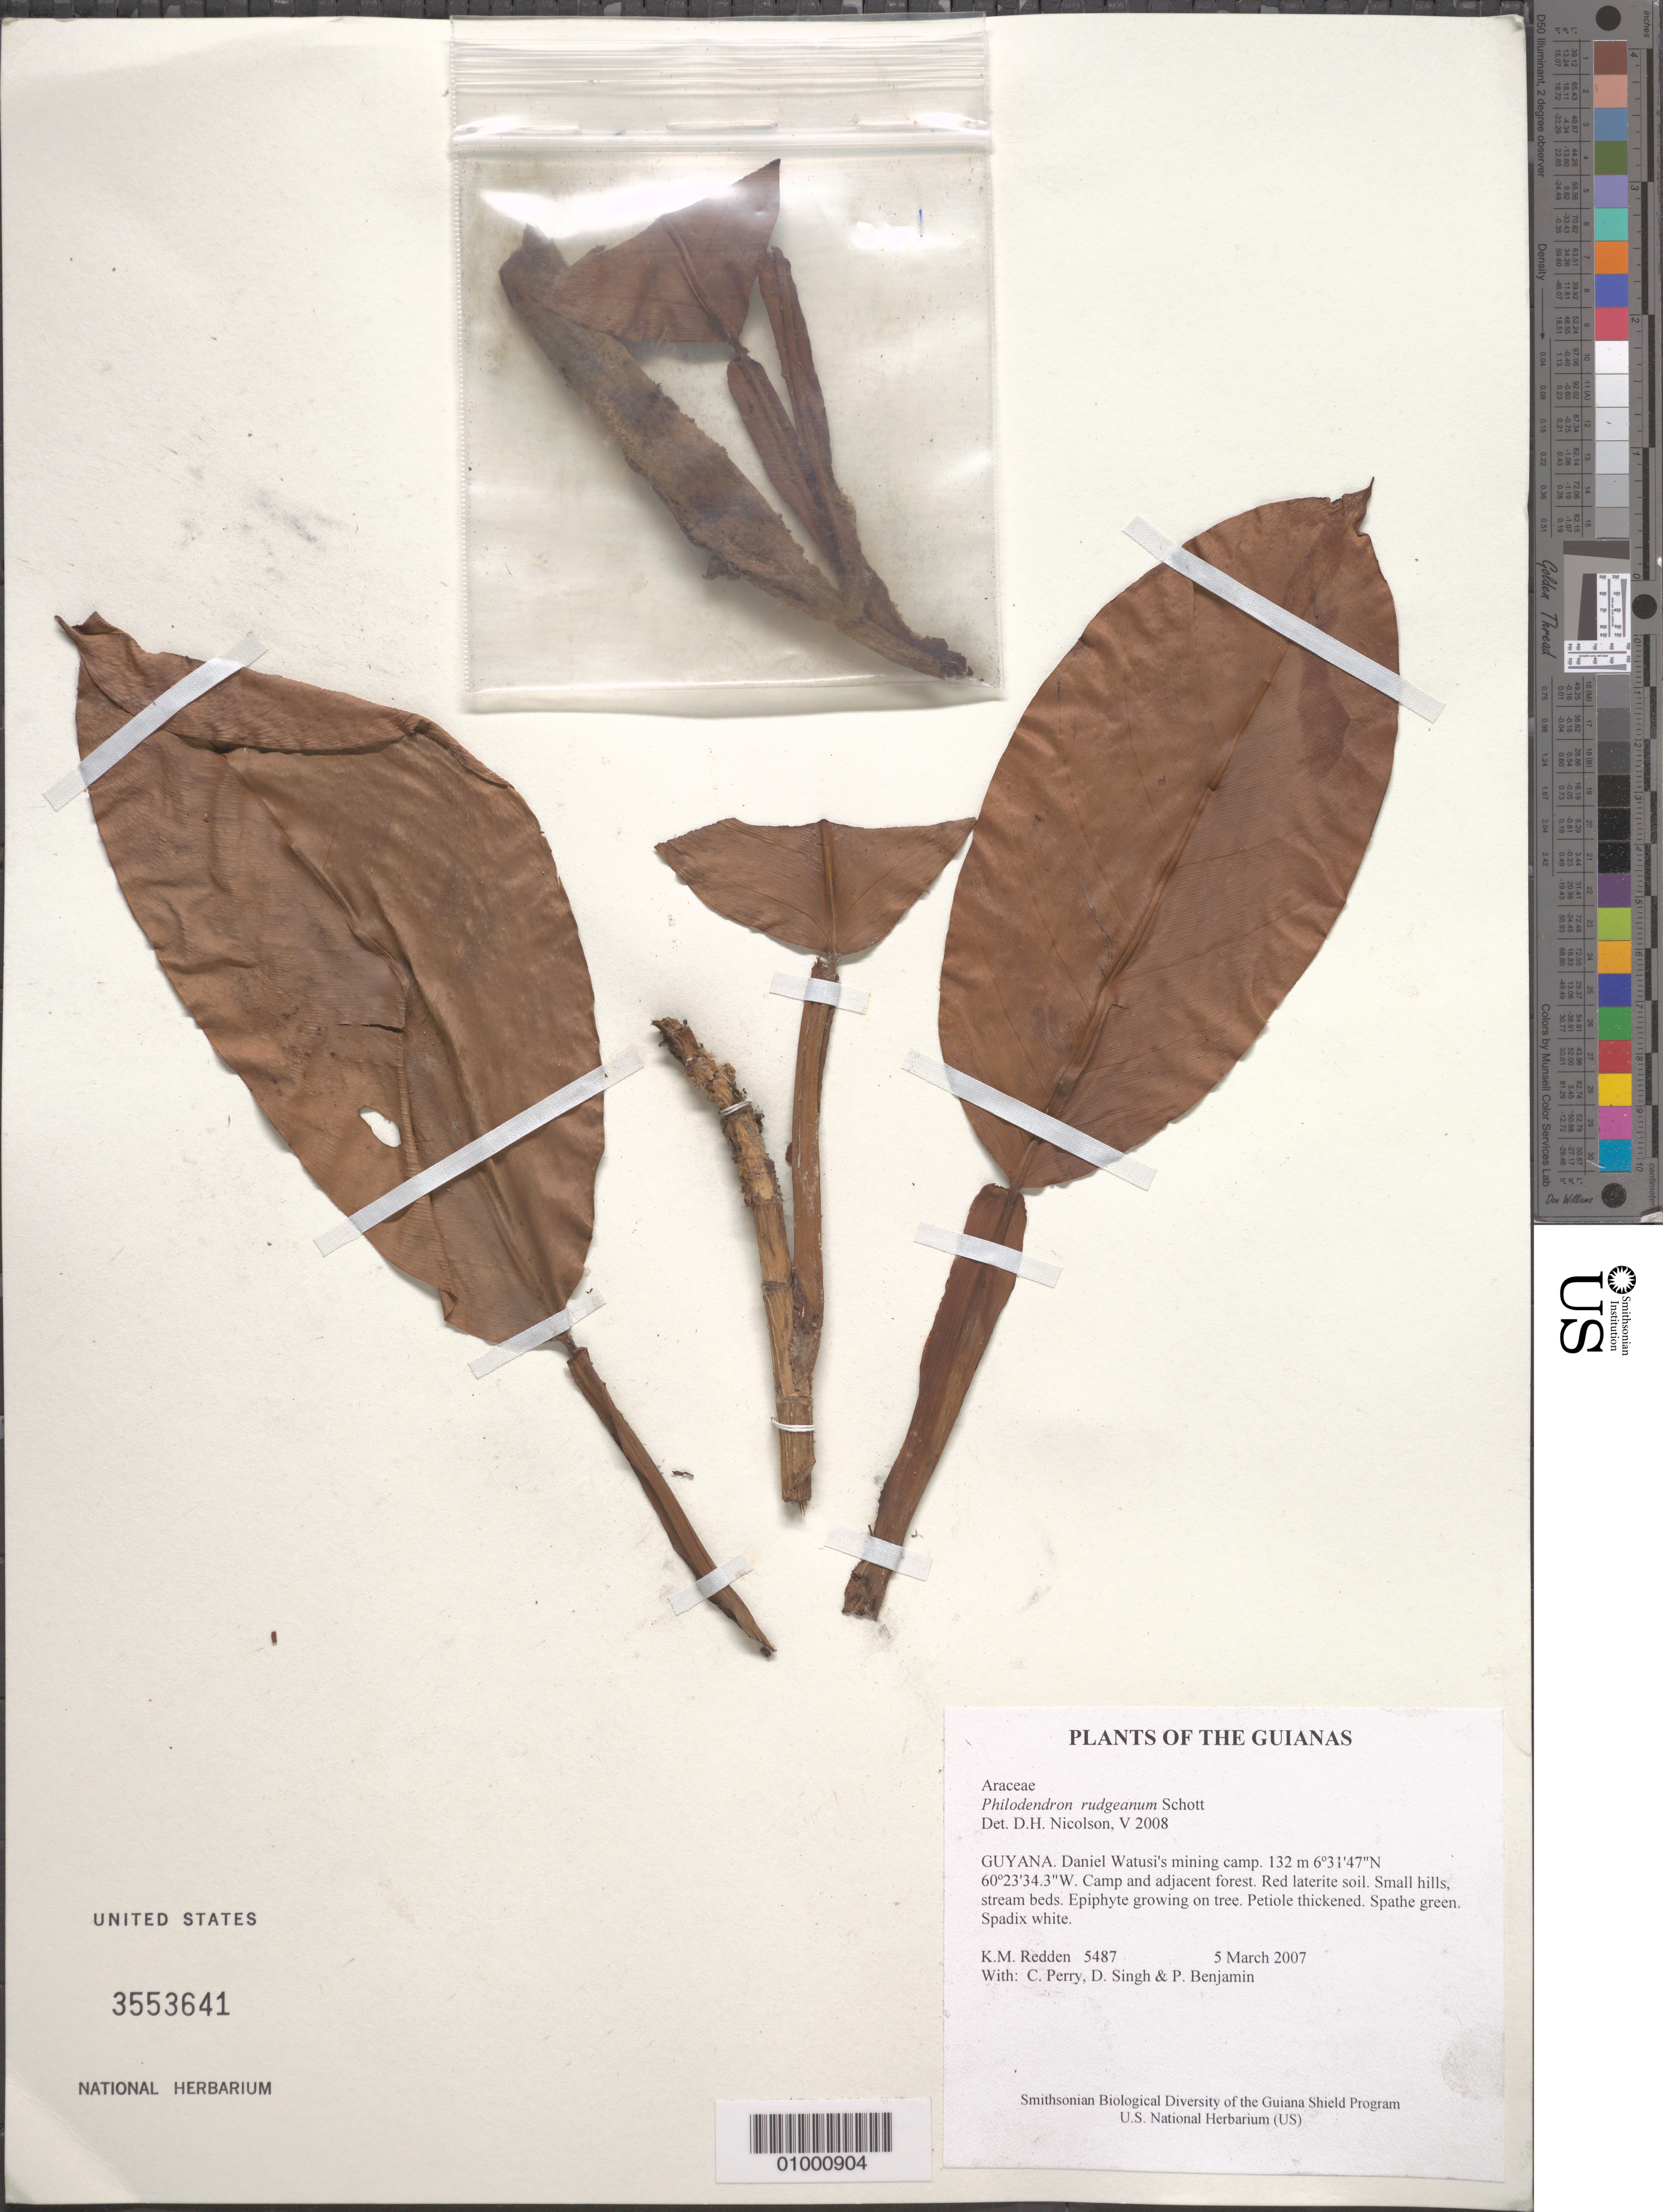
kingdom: Plantae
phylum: Tracheophyta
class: Liliopsida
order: Alismatales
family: Araceae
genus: Philodendron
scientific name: Philodendron rudgeanum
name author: Schott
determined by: Nicolson, Dan H.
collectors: K. M. Redden, C. Perry, D. Singh & P. Benjamin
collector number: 5487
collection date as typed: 5 March 2007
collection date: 2007-03-05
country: Guyana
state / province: Cuyuni-Mazaruni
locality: Daniel Watusi's mining camp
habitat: Camp and adjacent forest. Red laterite soil. Small hills, stream beds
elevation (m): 132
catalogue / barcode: US 3553641